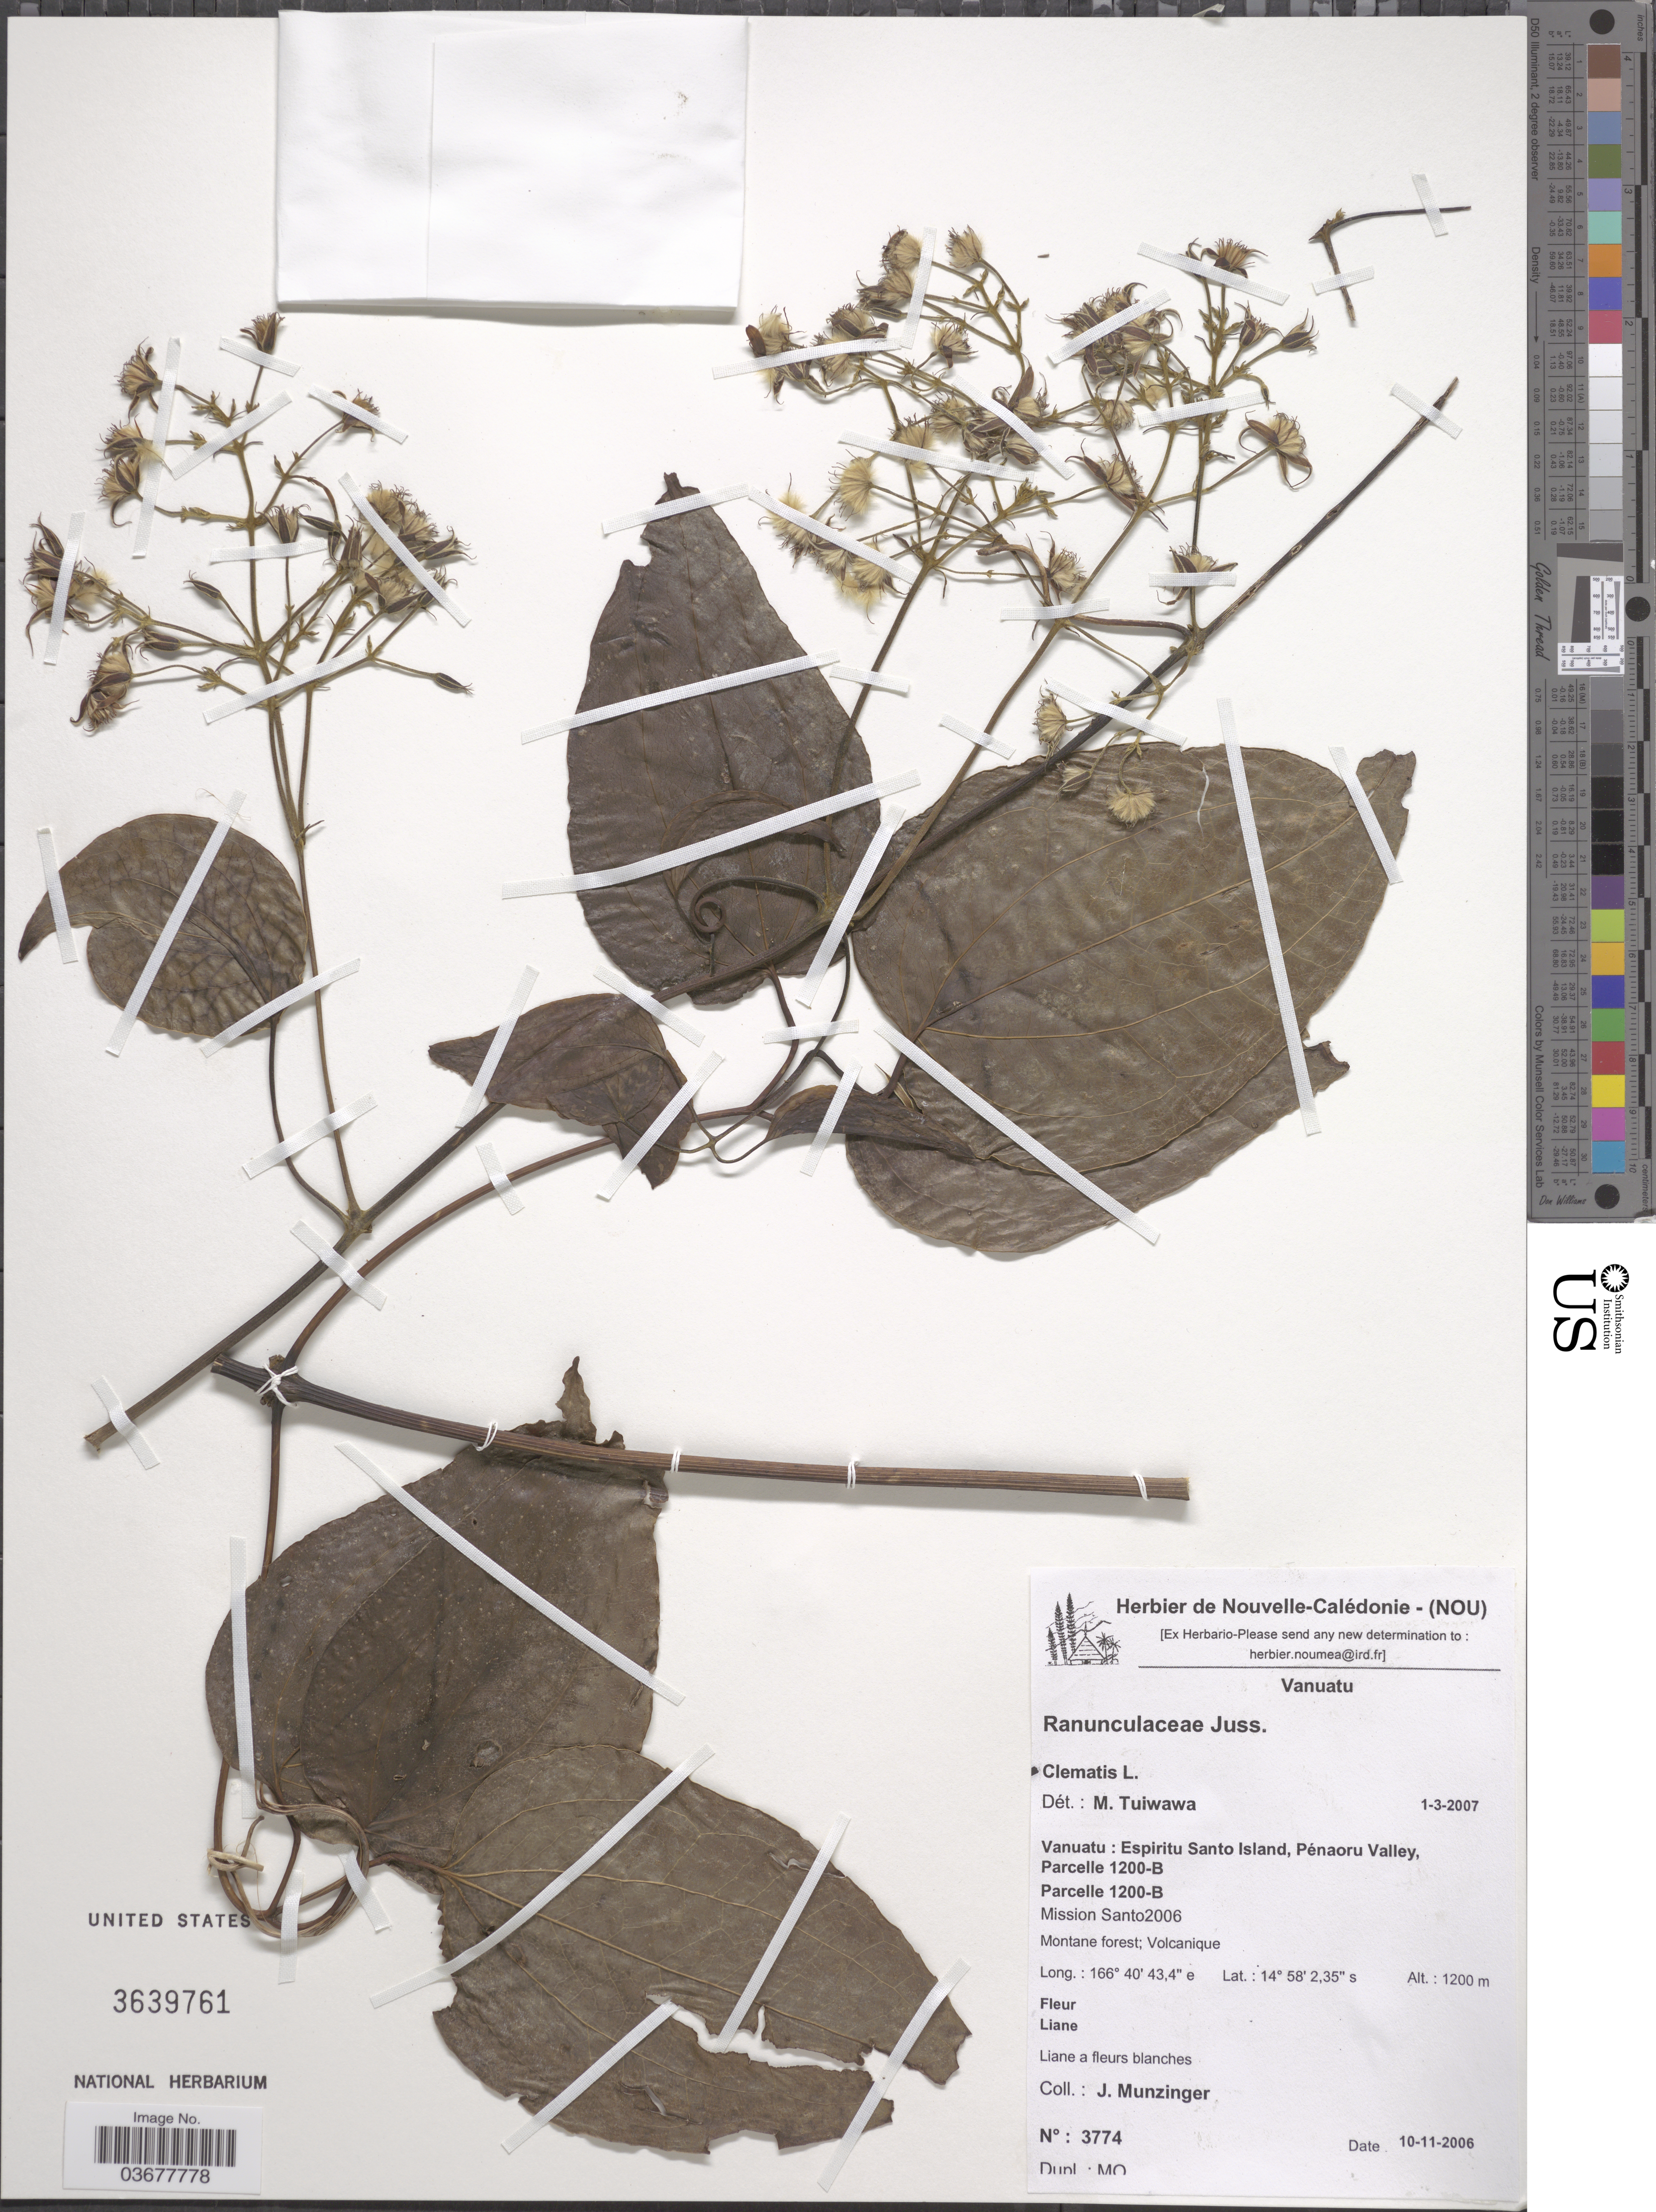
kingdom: Plantae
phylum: Tracheophyta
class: Magnoliopsida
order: Ranunculales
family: Ranunculaceae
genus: Clematis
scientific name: Clematis sp.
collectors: J. K. Munzinger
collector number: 3774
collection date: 2006-11-10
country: Vanuatu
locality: Espiritu Santo Island, Pénaoru Valley.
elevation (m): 1200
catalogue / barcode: US 3639761